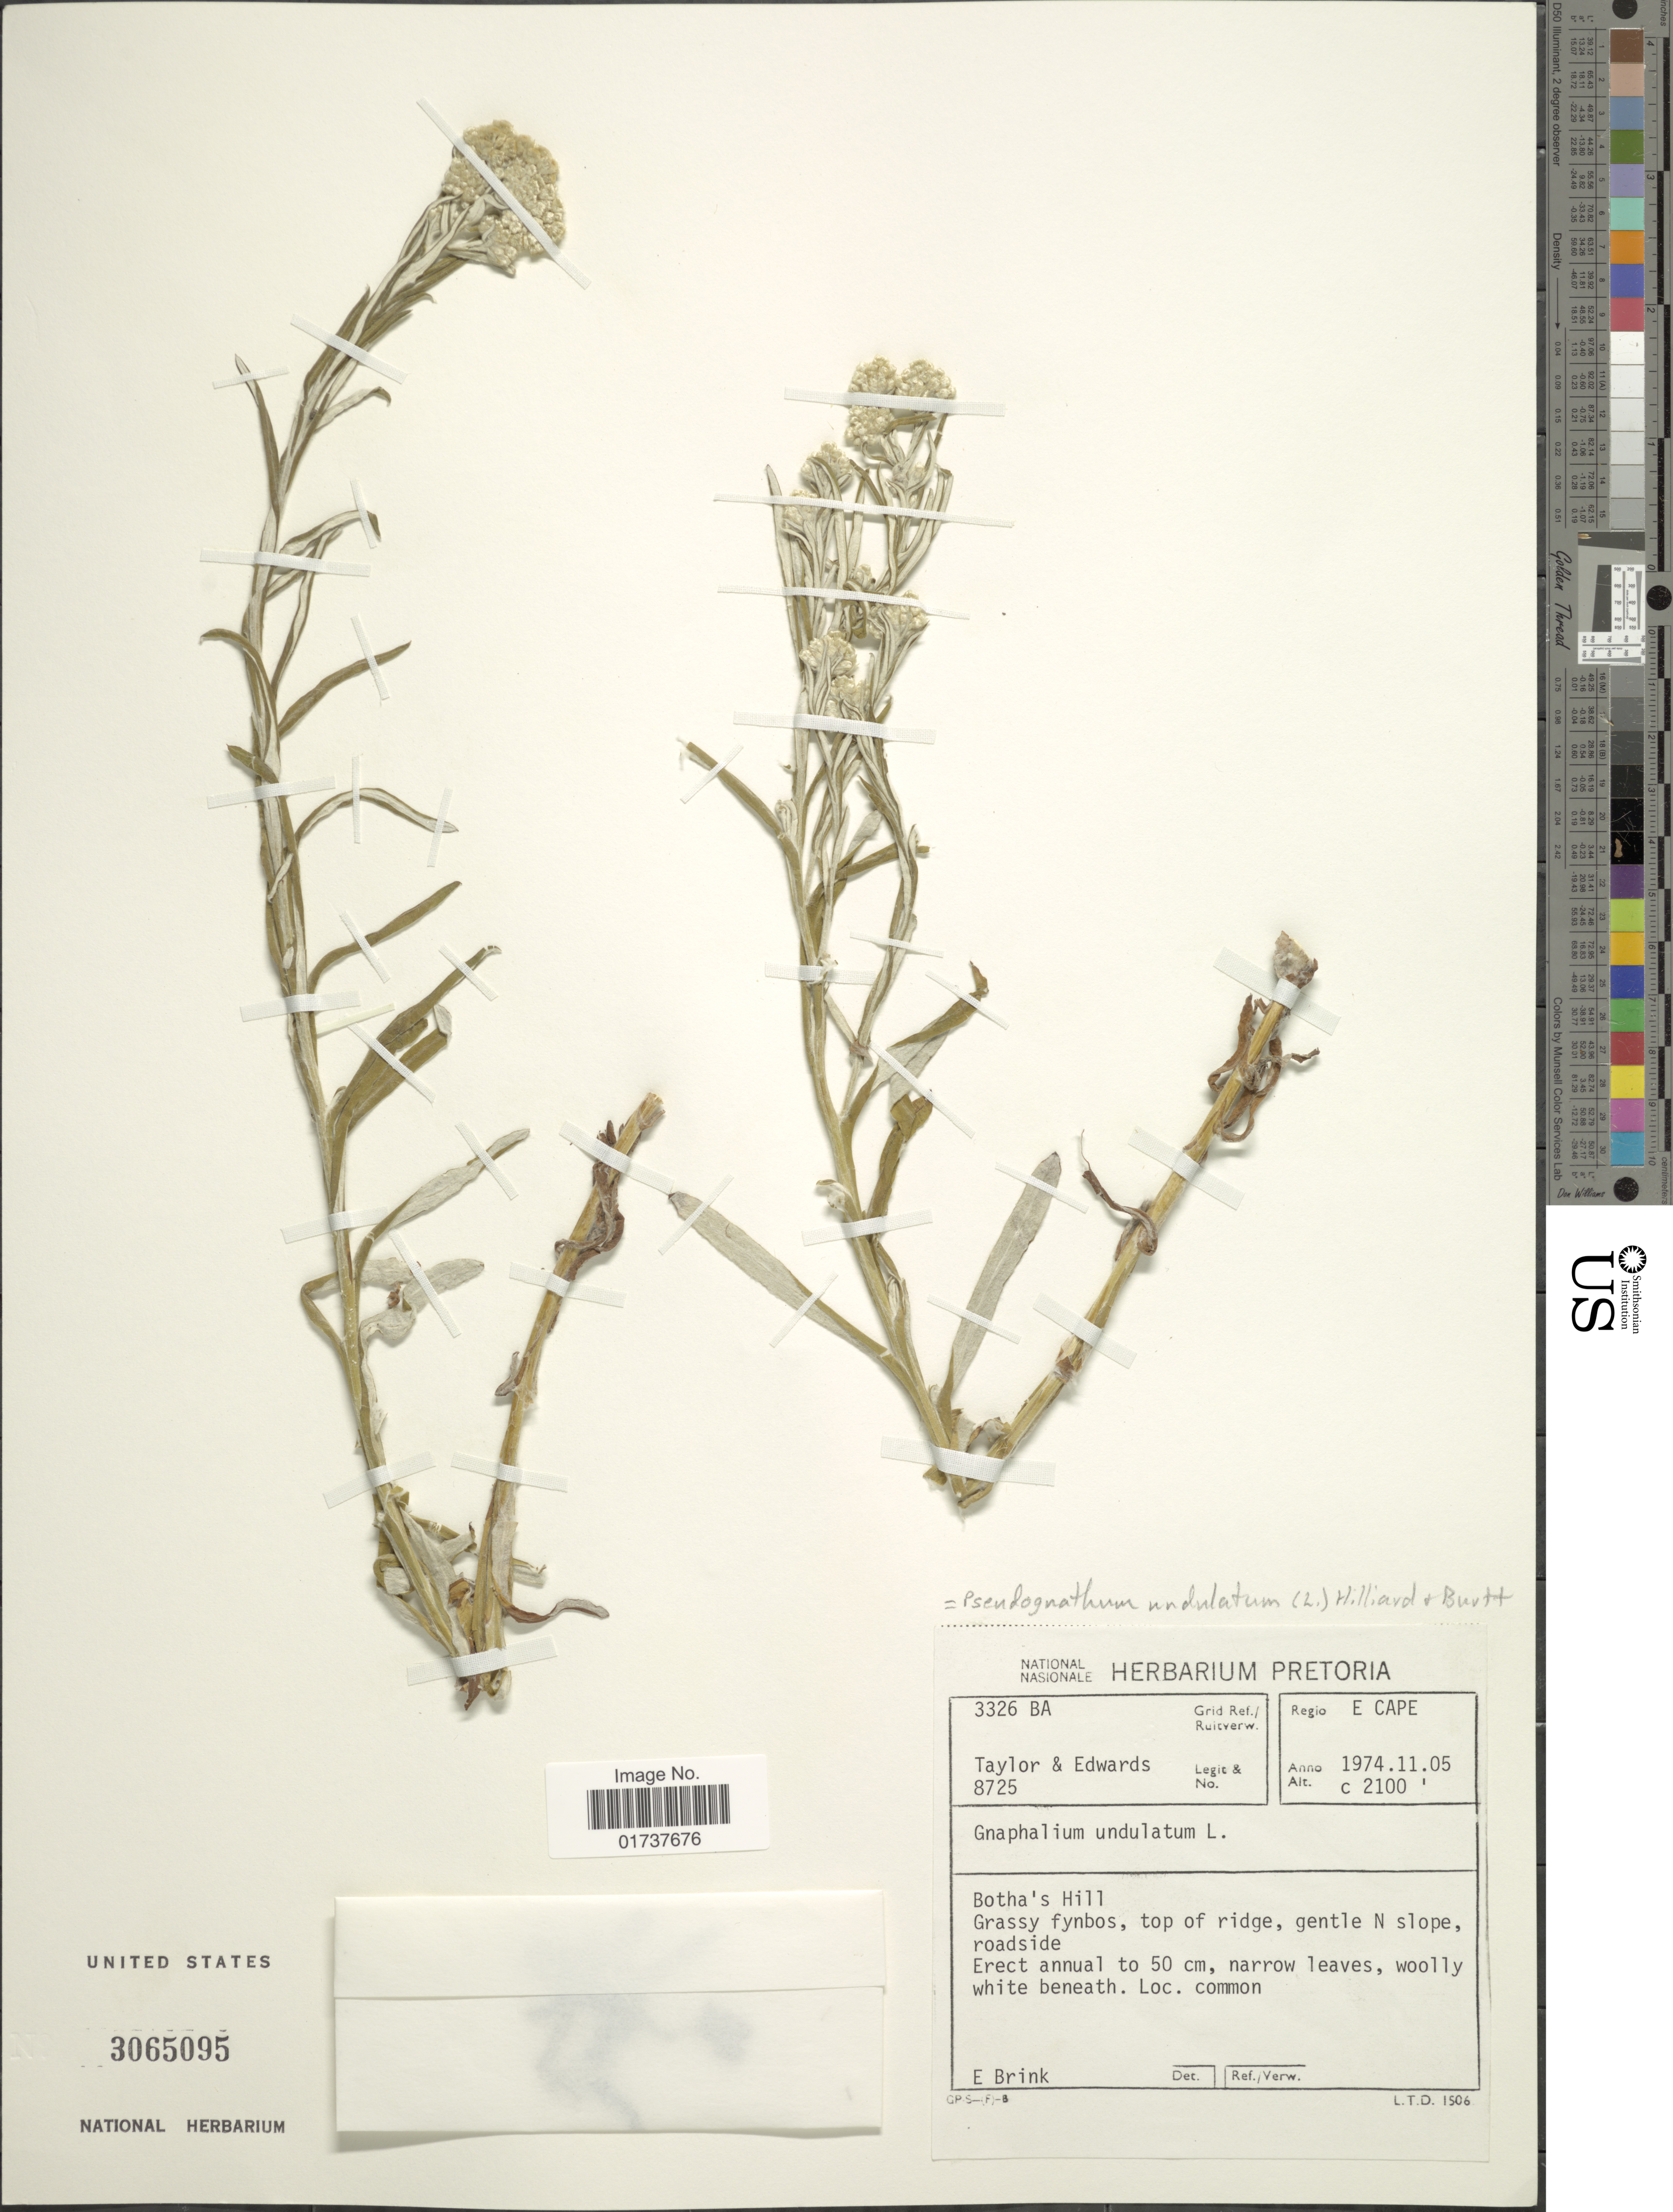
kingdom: Plantae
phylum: Tracheophyta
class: Magnoliopsida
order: Asterales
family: Asteraceae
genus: Gnaphalium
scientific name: Gnaphalium undulatum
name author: L.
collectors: -- Taylor & -. Edwards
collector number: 8725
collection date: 1974-11-05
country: South Africa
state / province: Eastern Cape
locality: E. Cape, Botha's Hill, Grassy fynbos, top of ridge, gentle N slope, roadside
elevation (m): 640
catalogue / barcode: US 3065095